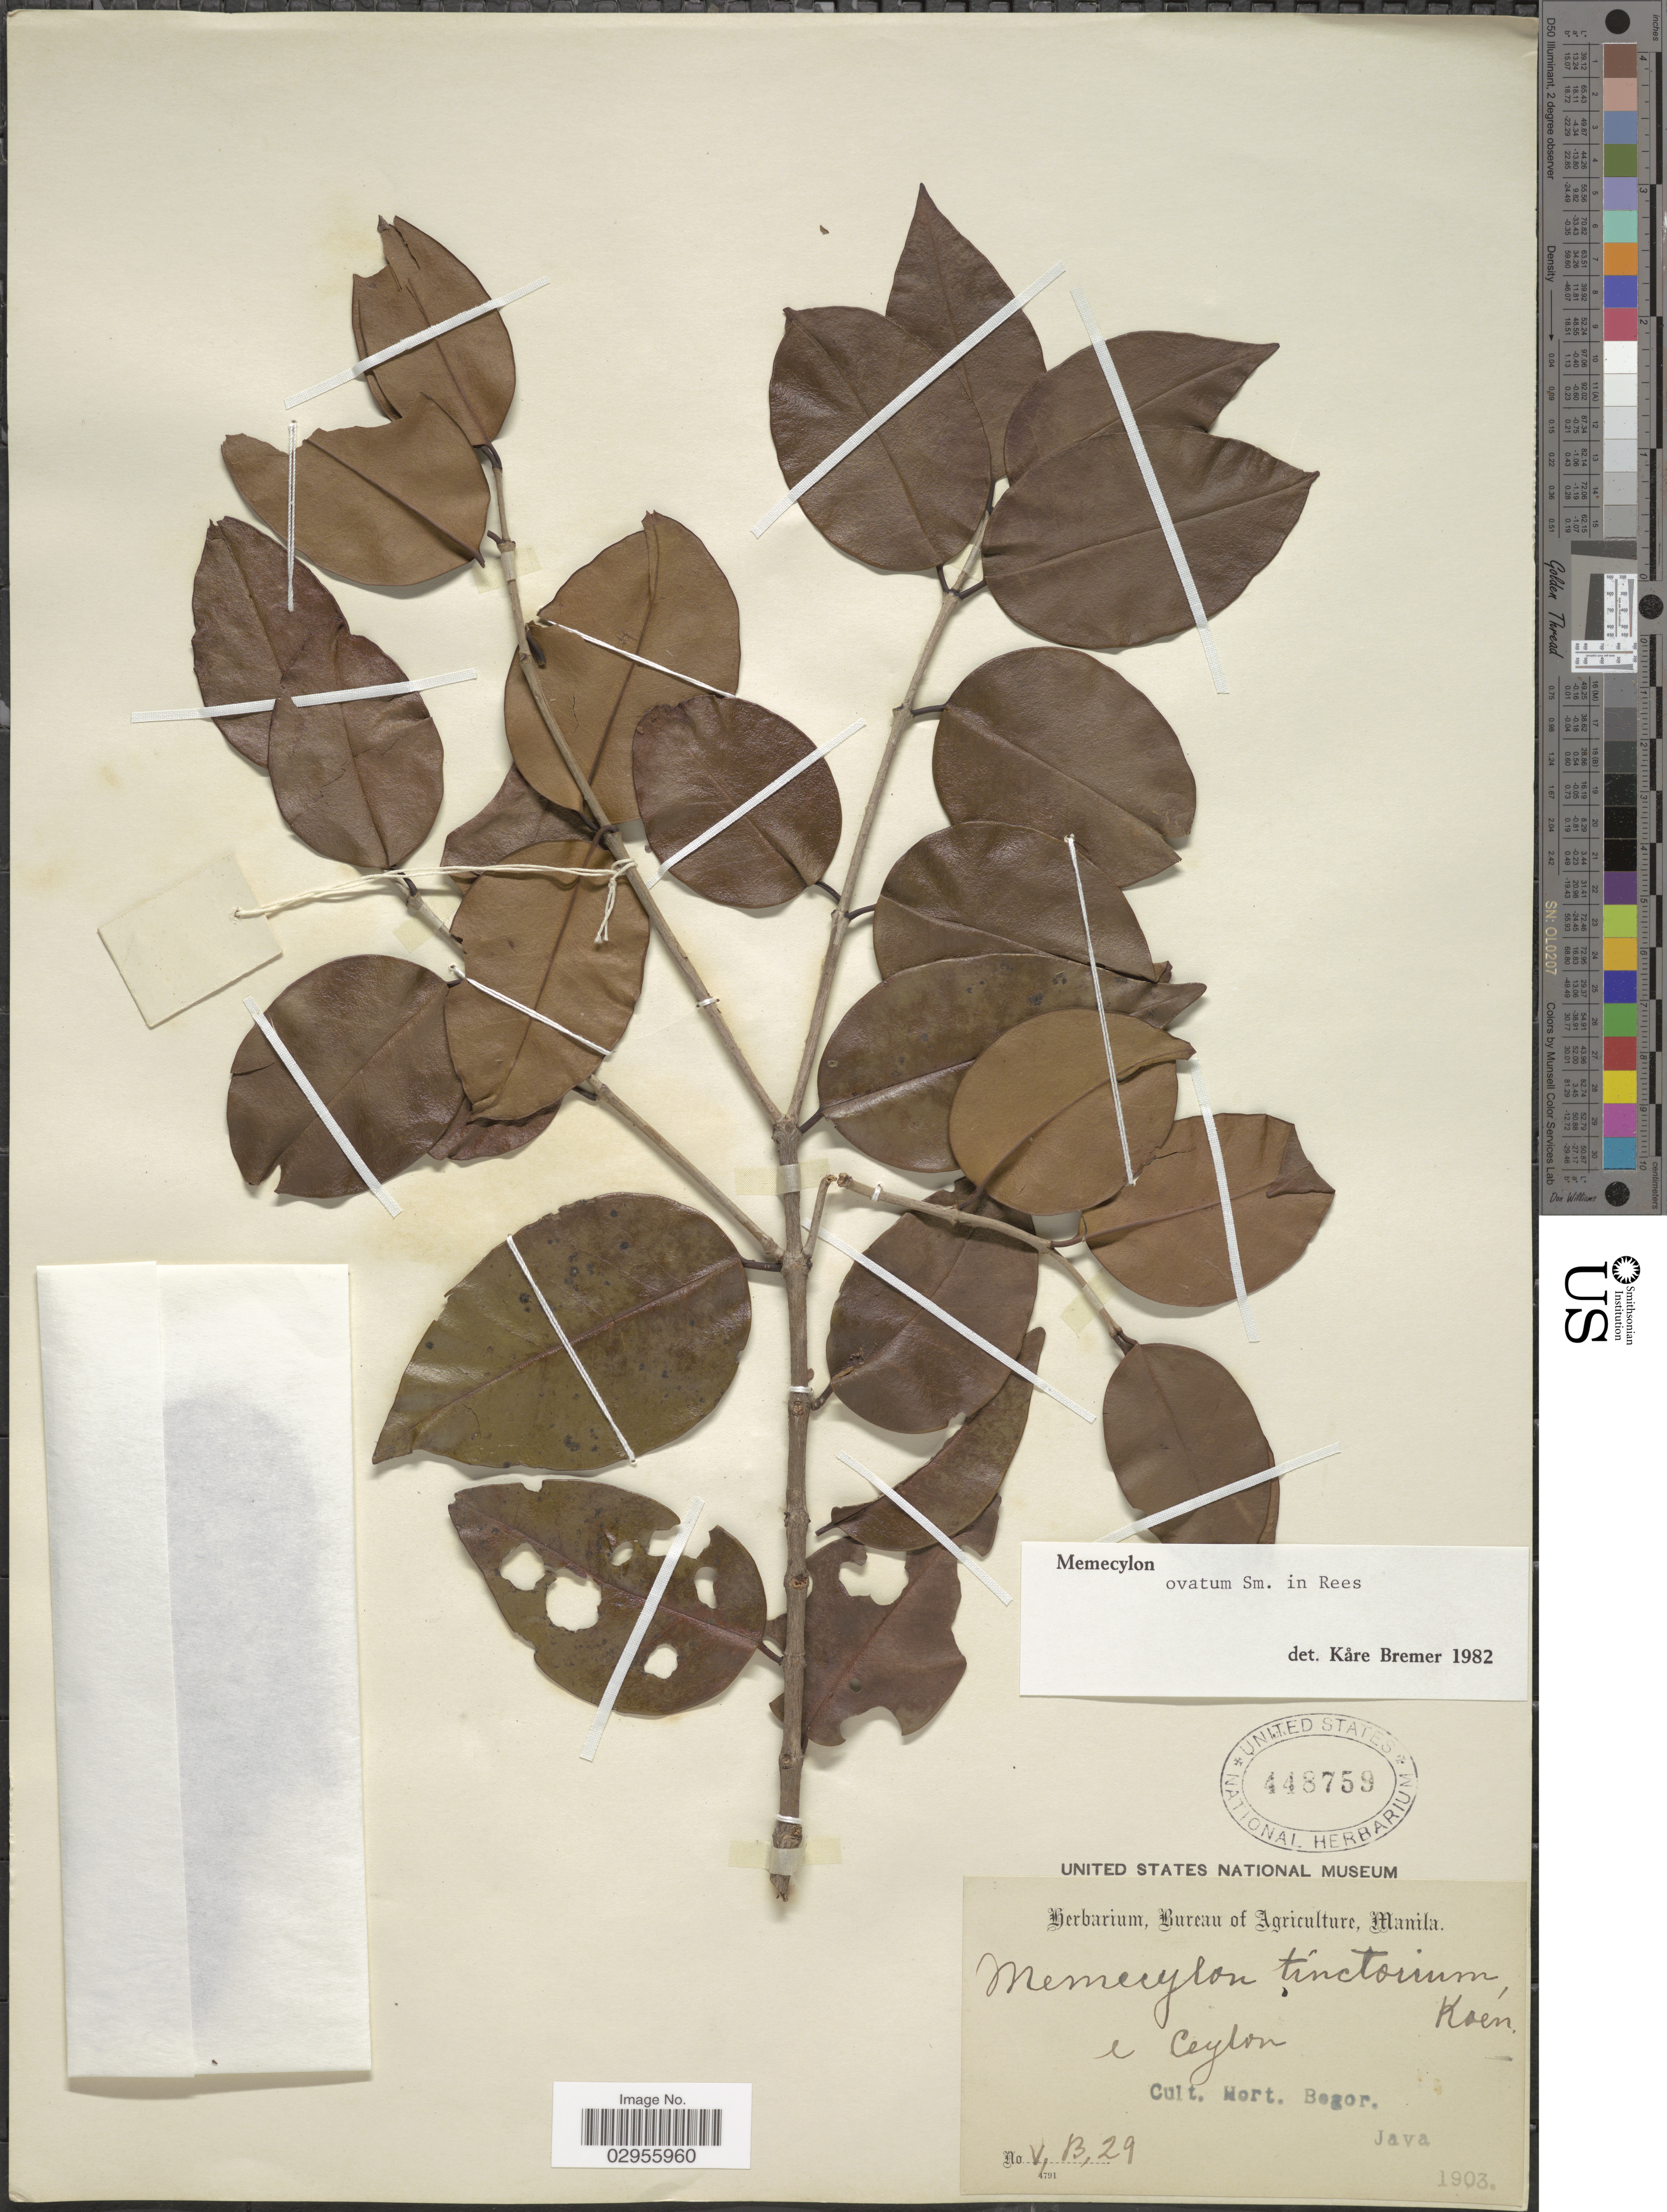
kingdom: Plantae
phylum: Tracheophyta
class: Magnoliopsida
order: Myrtales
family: Melastomataceae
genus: Memecylon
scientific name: Memecylon ovatum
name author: Small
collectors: ex Herb. Bur. Agric. Manila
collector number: VB29?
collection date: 1903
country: Indonesia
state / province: Java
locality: Cult. Hort. Bogor.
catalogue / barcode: US 448759